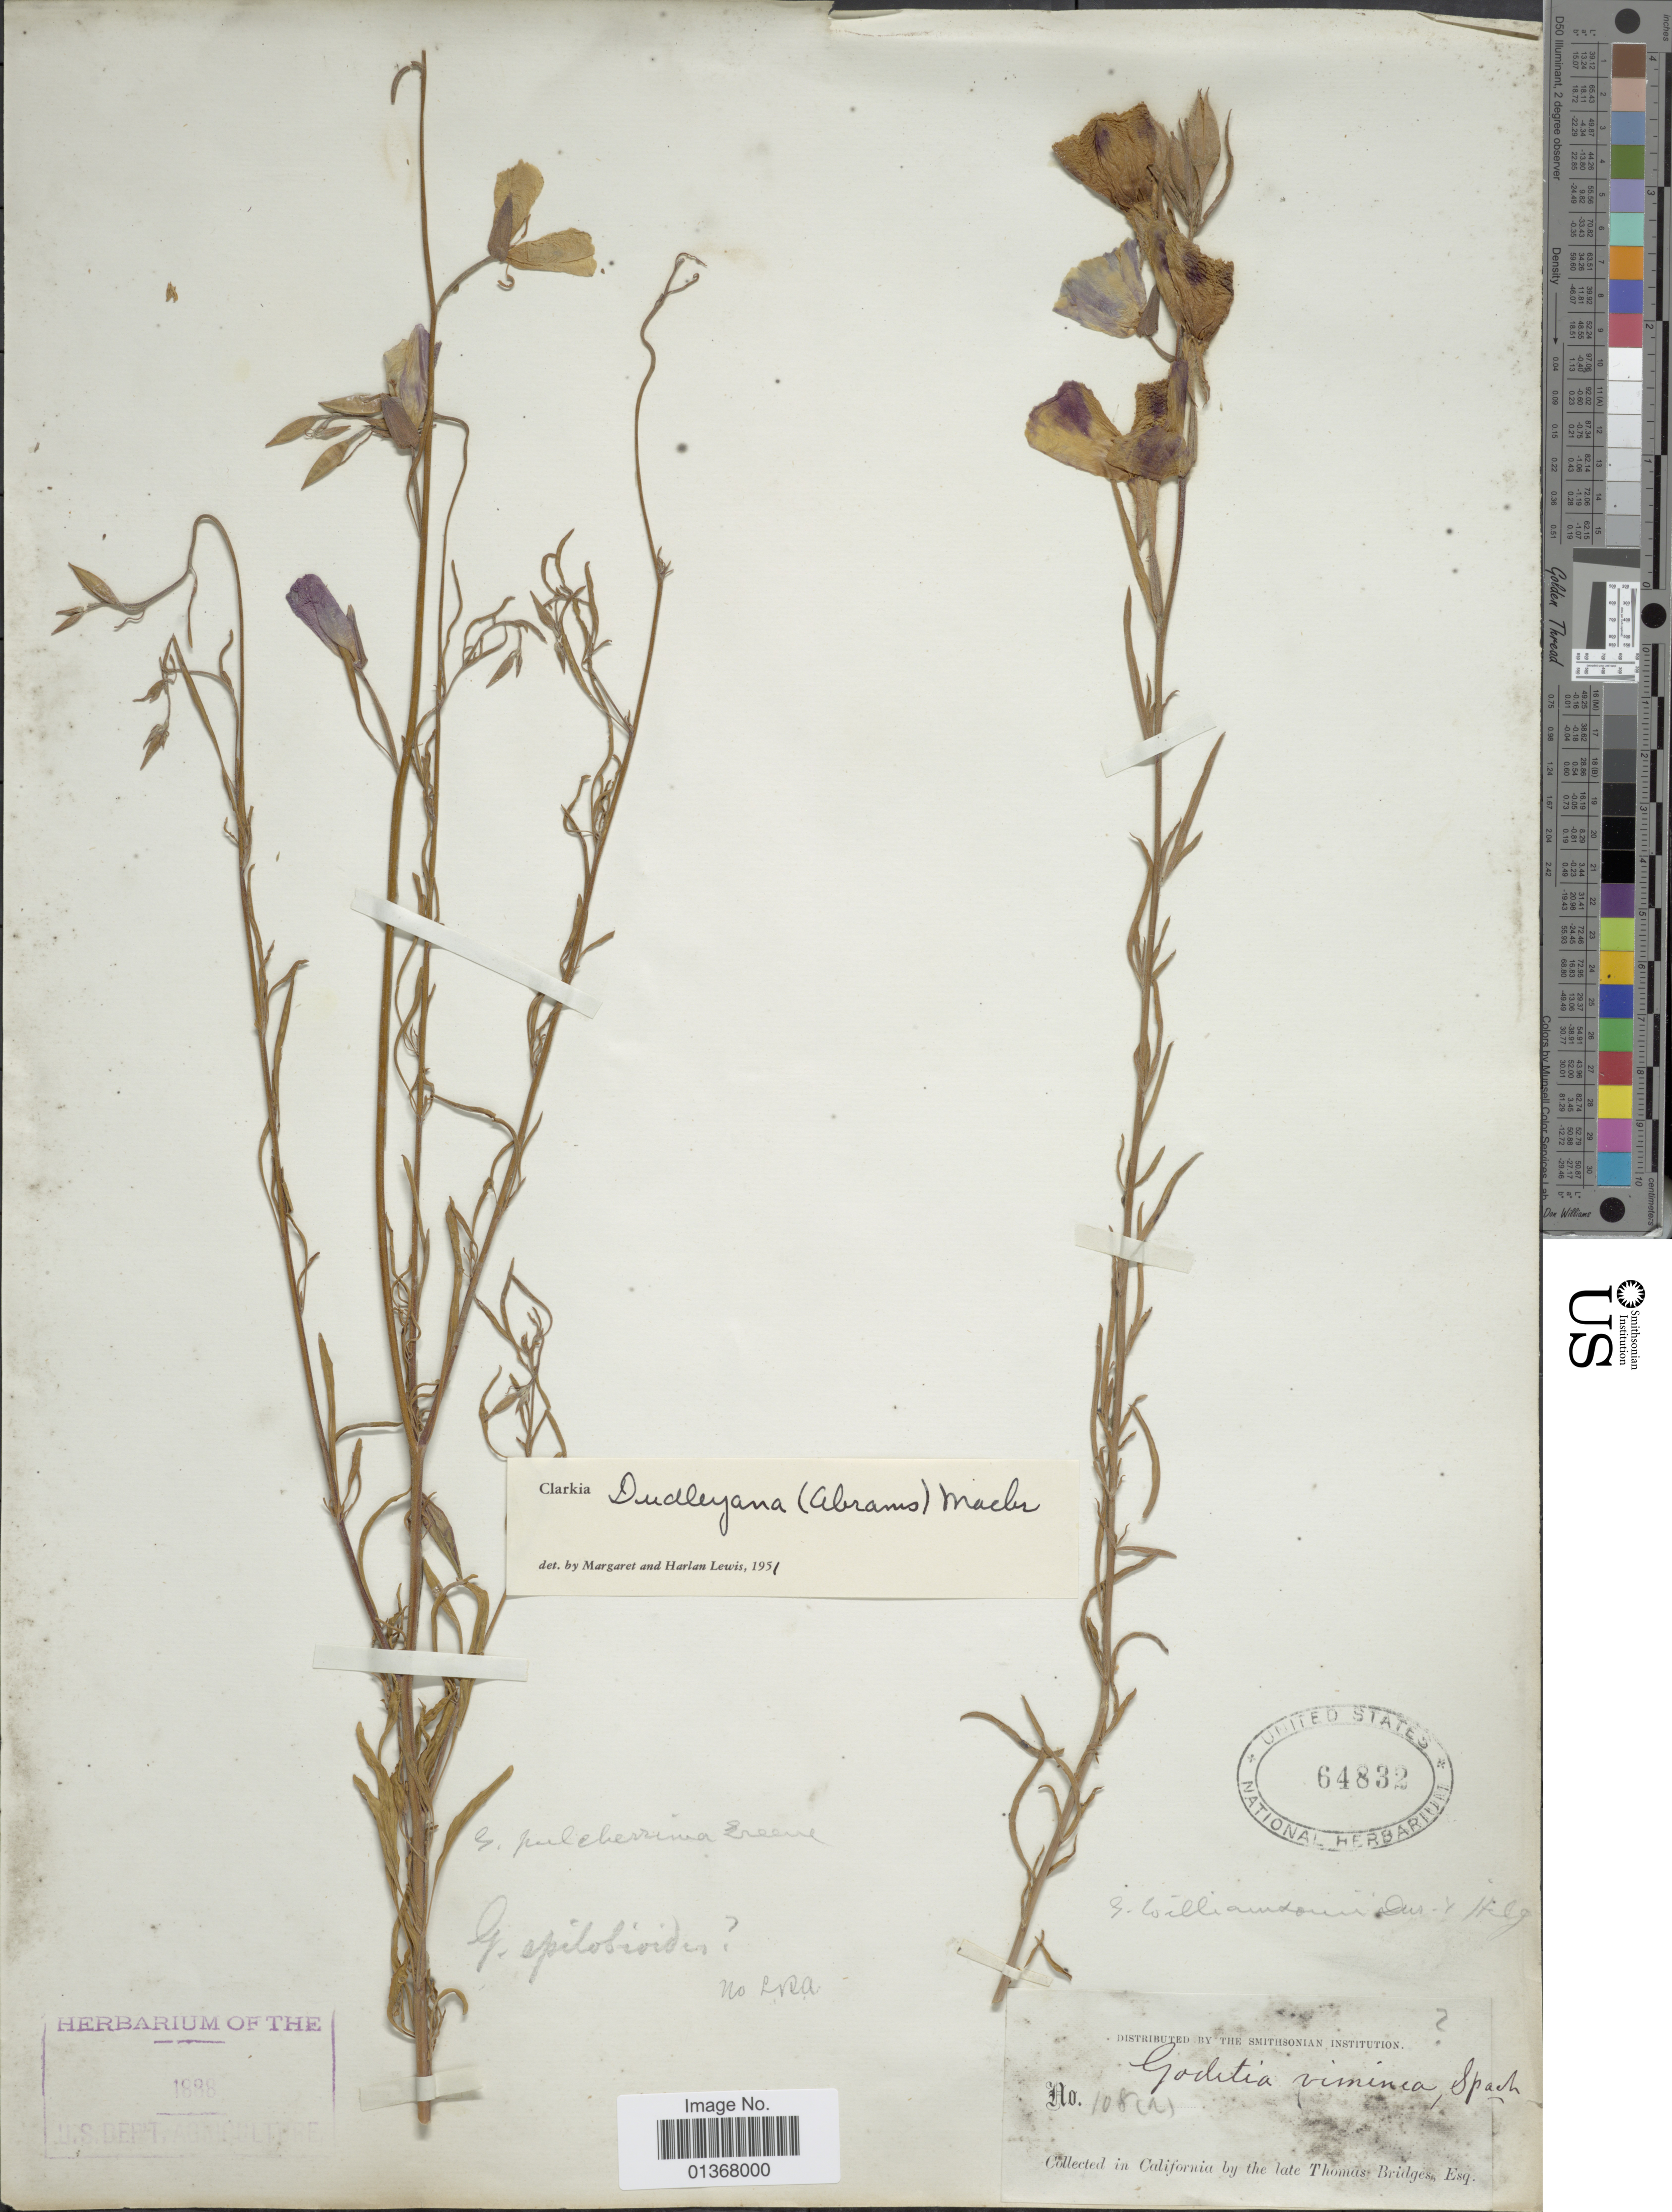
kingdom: Plantae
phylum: Tracheophyta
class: Magnoliopsida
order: Myrtales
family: Onagraceae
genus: Clarkia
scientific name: Clarkia dudleyana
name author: (Abrams) J.F. Macbr.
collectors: T. Bridges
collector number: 108(a)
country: United States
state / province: California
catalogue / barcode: US 64832